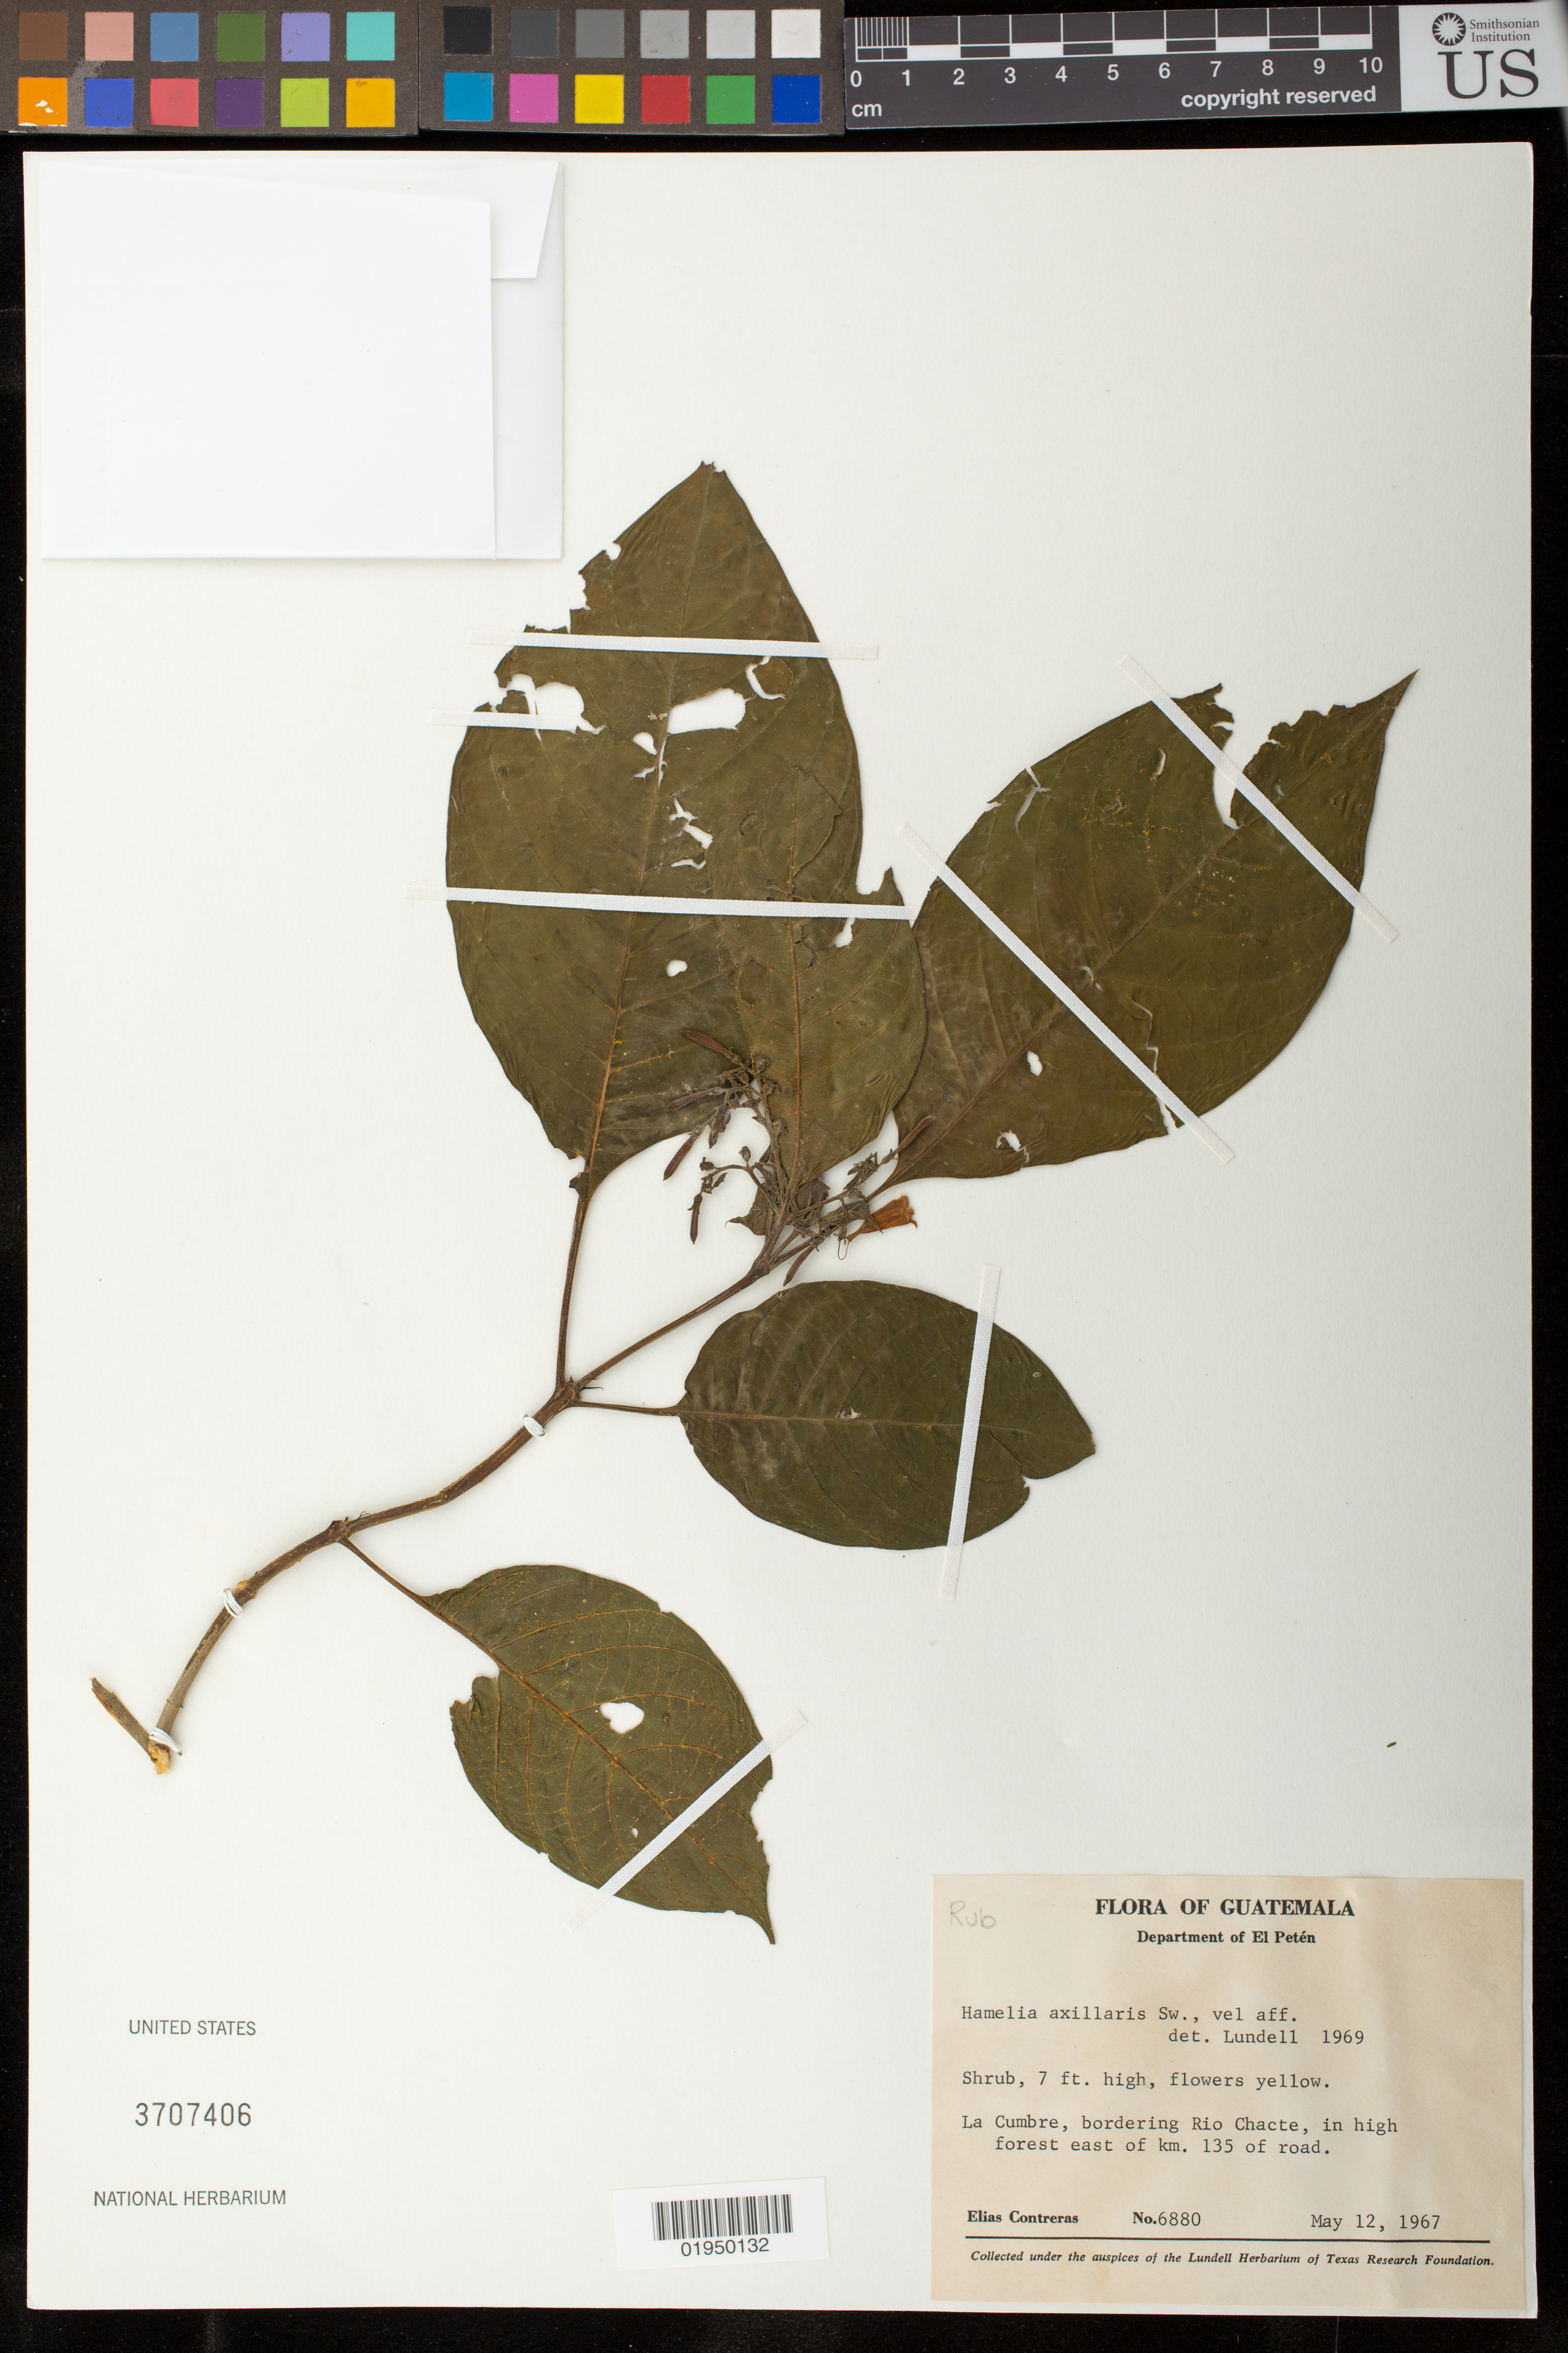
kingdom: Plantae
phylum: Tracheophyta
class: Magnoliopsida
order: Gentianales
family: Rubiaceae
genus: Hamelia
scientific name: Hamelia axillaris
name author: Sw.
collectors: E. Contreras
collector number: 6880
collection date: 1967-05-12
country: Guatemala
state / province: El Petén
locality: La Crumbe, bordering Rio Chacte, in high forest east of km.135 of road.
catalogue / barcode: US 3707406